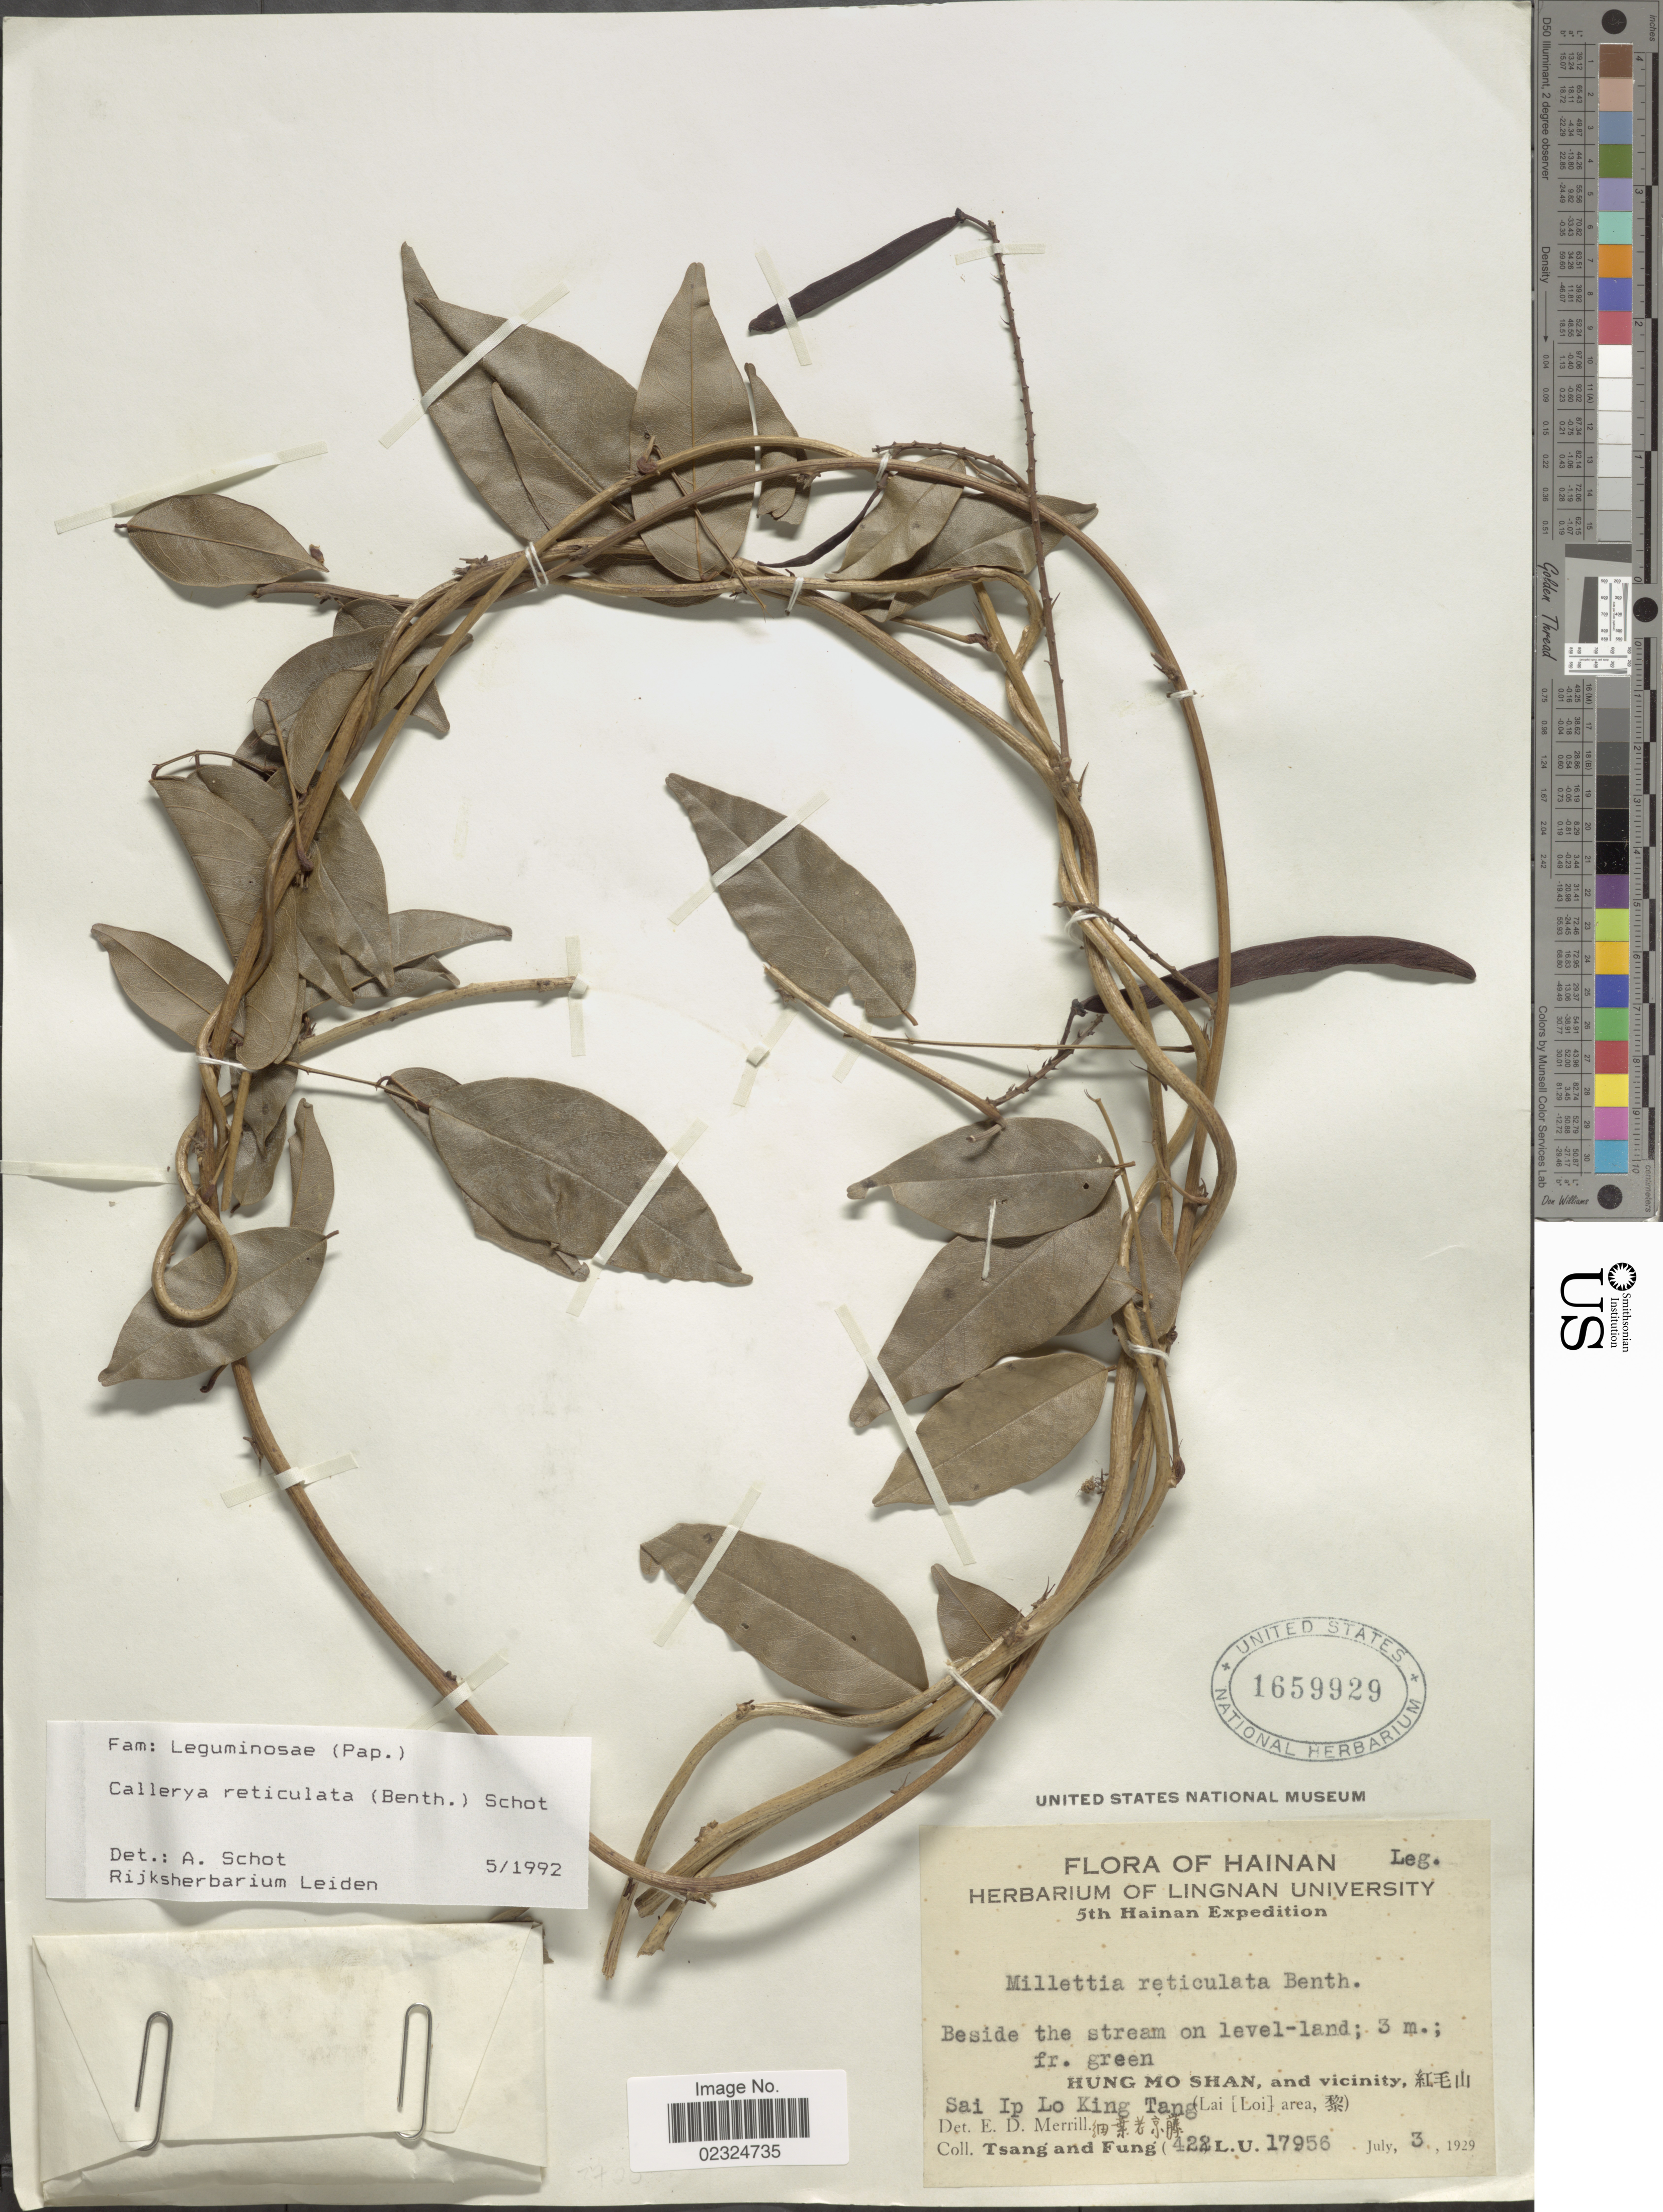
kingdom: Plantae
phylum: Tracheophyta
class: Magnoliopsida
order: Fabales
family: Fabaceae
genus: Wisteriopsis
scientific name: Wisteriopsis reticulata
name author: (Benth.) J. Compton & Schrire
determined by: Strong, Mark T., (BOT), Smithsonian Institution - National Museum of Natural History (UNITED STATES)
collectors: -. T'sang & Fung, --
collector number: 428L.U. 17956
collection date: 1929-07-03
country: China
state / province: Hainan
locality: Hung Mo Shan and vicinity Sai Ip Lo king Tang (Lai (Loi) area)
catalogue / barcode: US 1659929